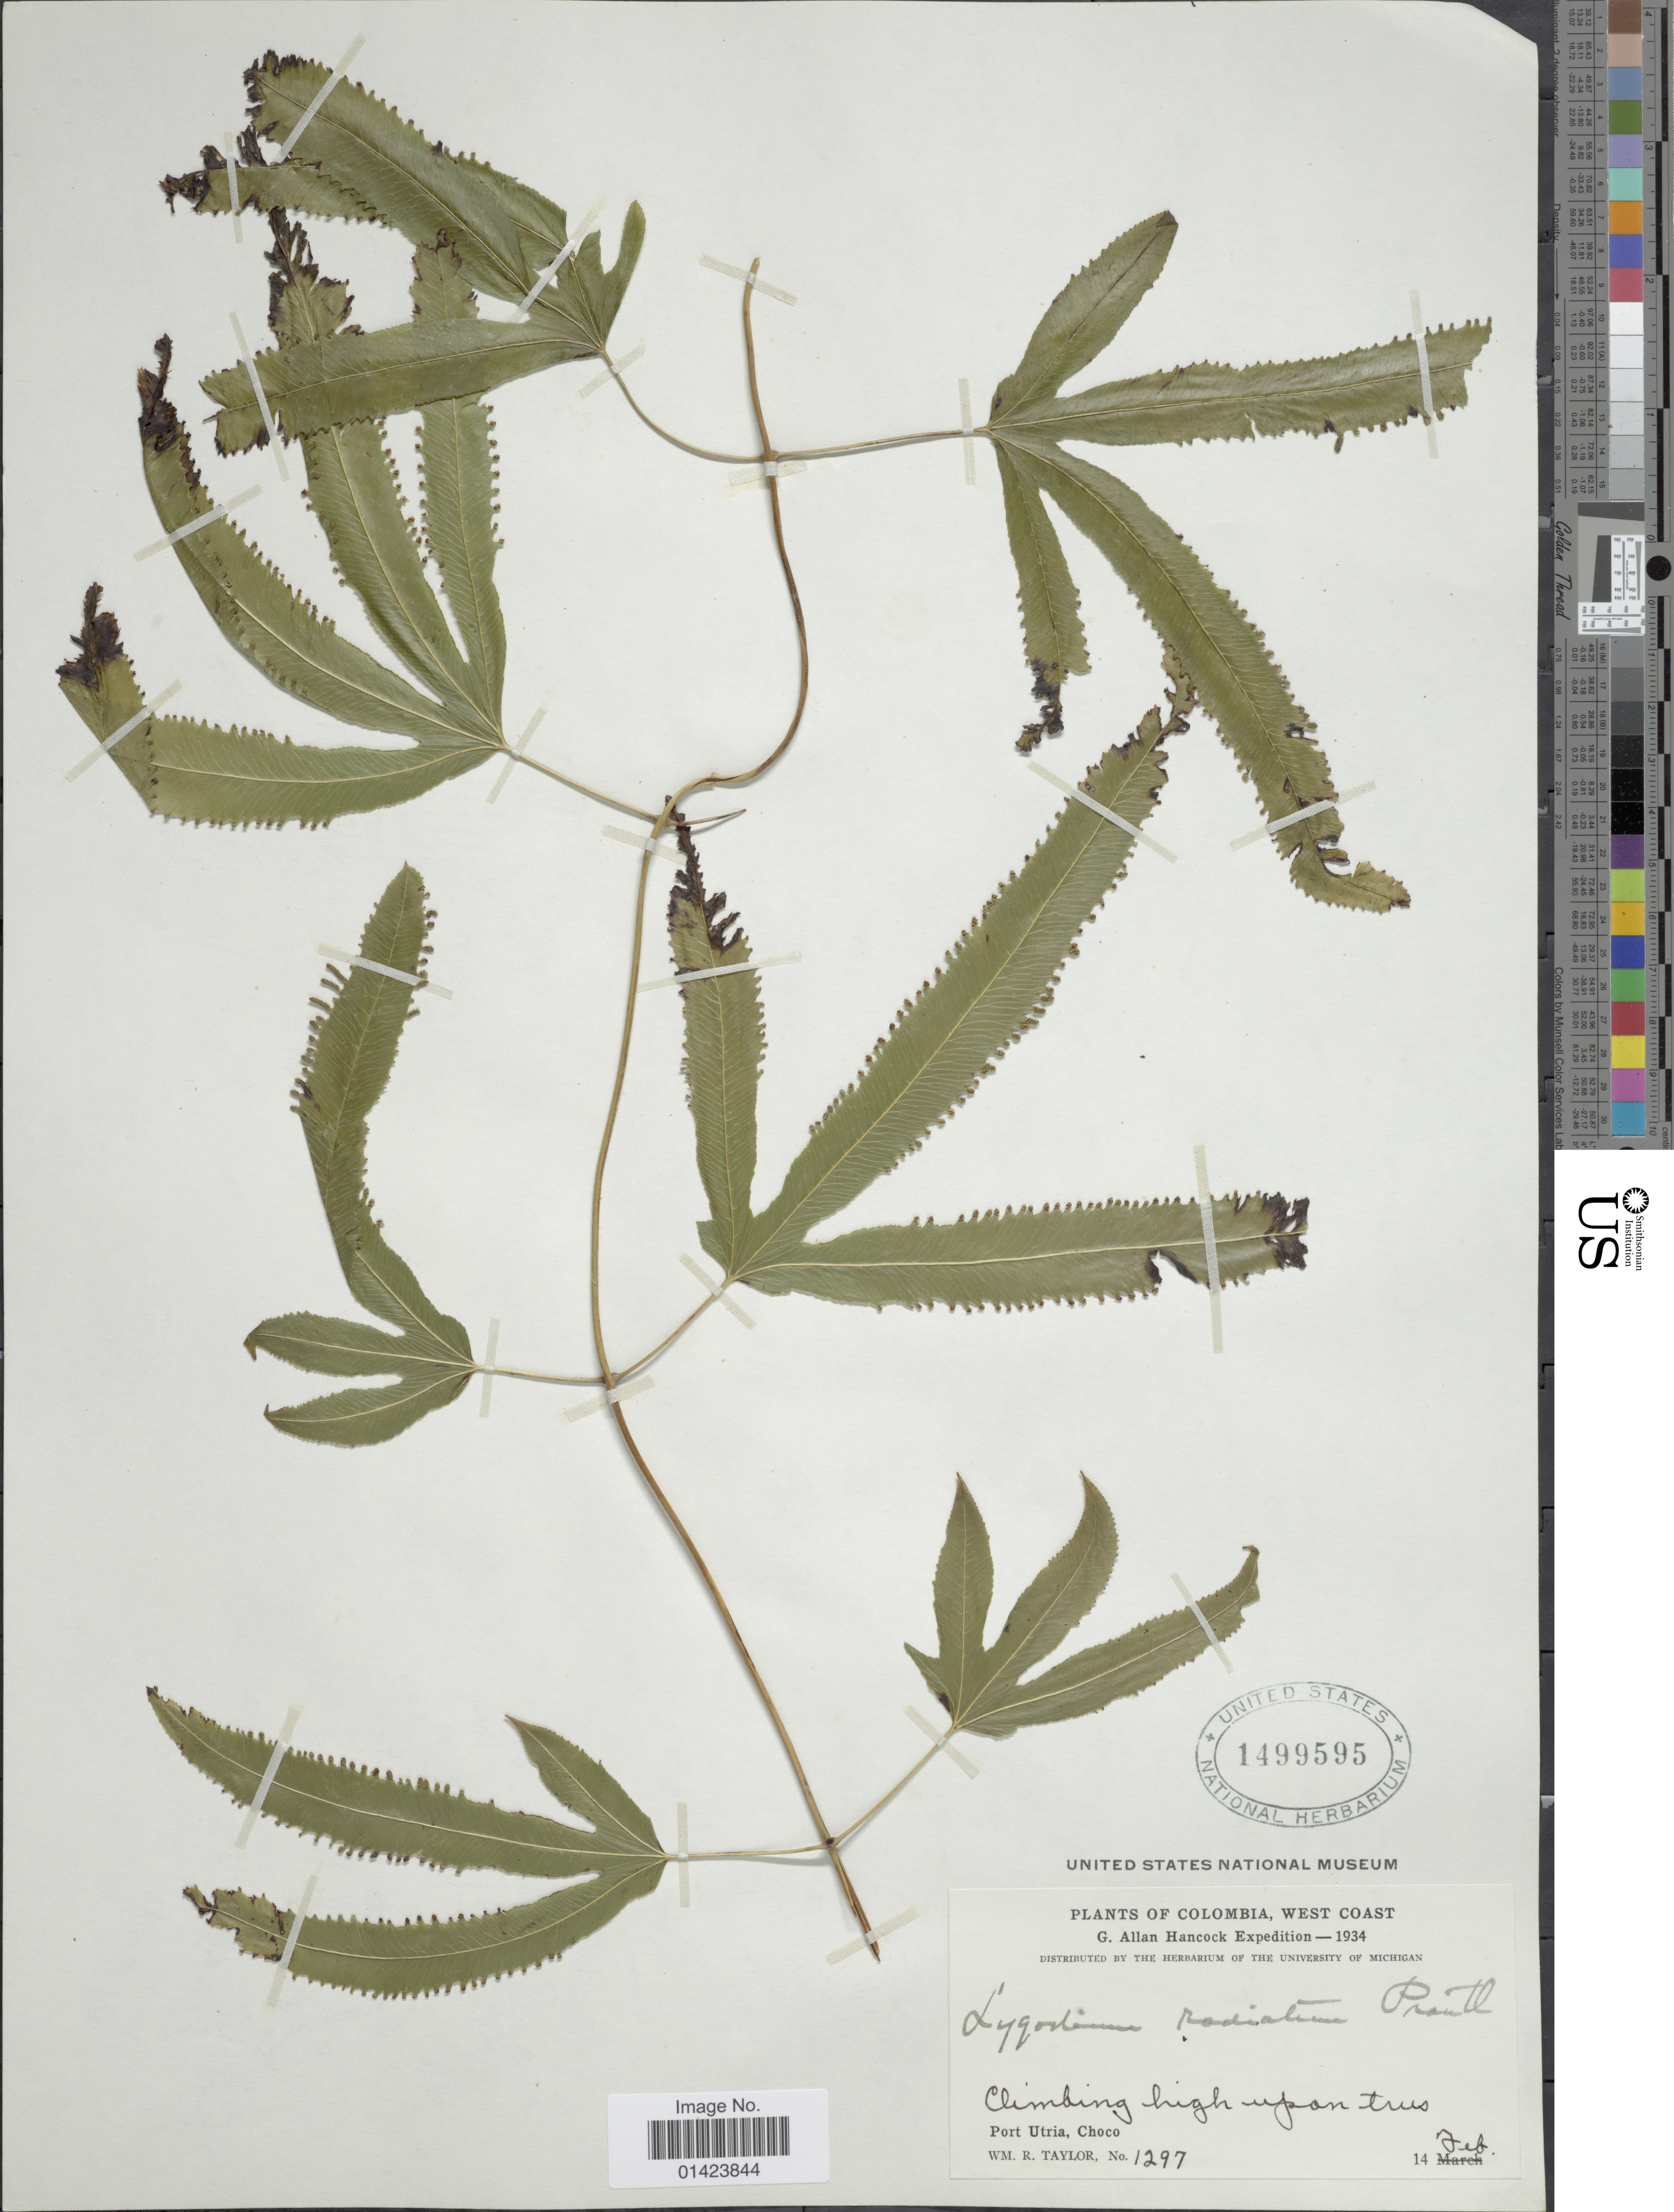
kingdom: Plantae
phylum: Tracheophyta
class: Polypodiopsida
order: Schizaeales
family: Lygodiaceae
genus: Lygodium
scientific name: Lygodium radiatum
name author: Prantl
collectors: W. R. Taylor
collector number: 1297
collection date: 1934-02-14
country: Colombia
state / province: Chocó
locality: Colombia, West Coast, Port Utria, Choco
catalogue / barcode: US 1499595